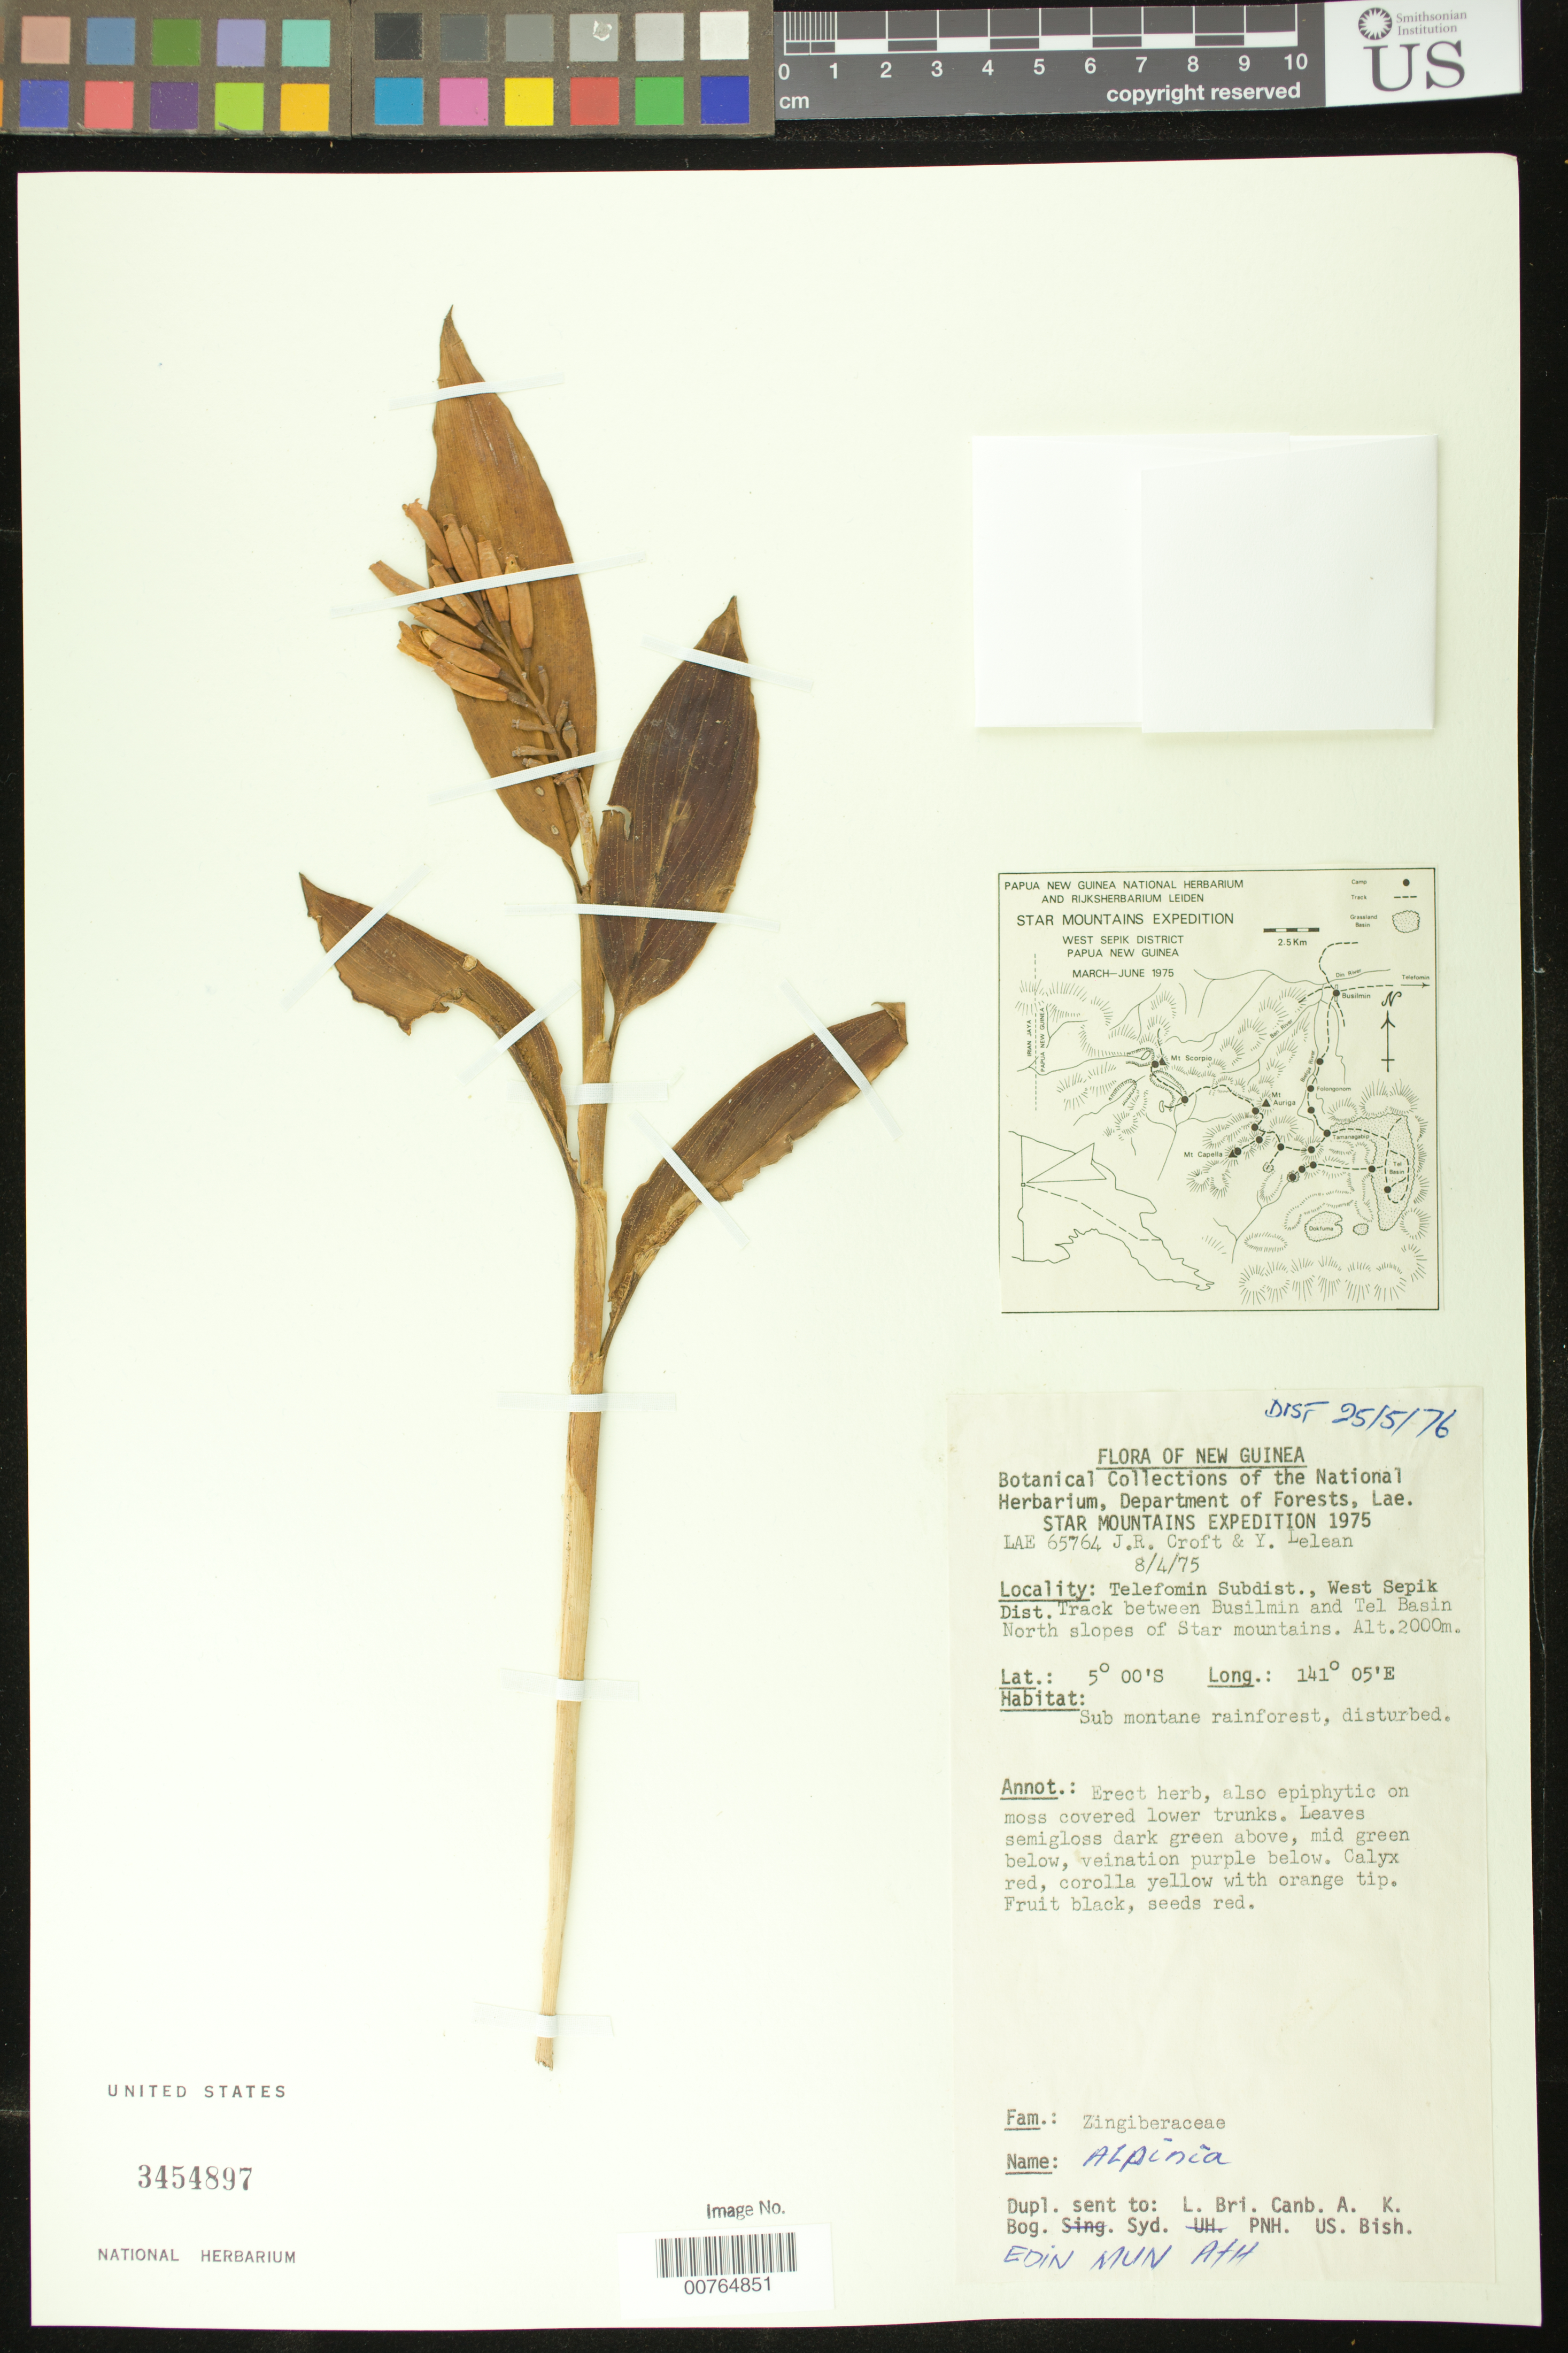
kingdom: Plantae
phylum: Tracheophyta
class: Liliopsida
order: Zingiberales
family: Zingiberaceae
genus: Alpinia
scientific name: Alpinia sp.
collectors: J. R. Croft & Y. Lelean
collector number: LAE 65764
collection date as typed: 08 Apr 1975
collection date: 1975-04-08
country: Indonesia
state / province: Papua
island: New Guinea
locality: Track between Busilmin and Tel Basin, Star Mountains. Irian Jaya.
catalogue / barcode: US 3454897